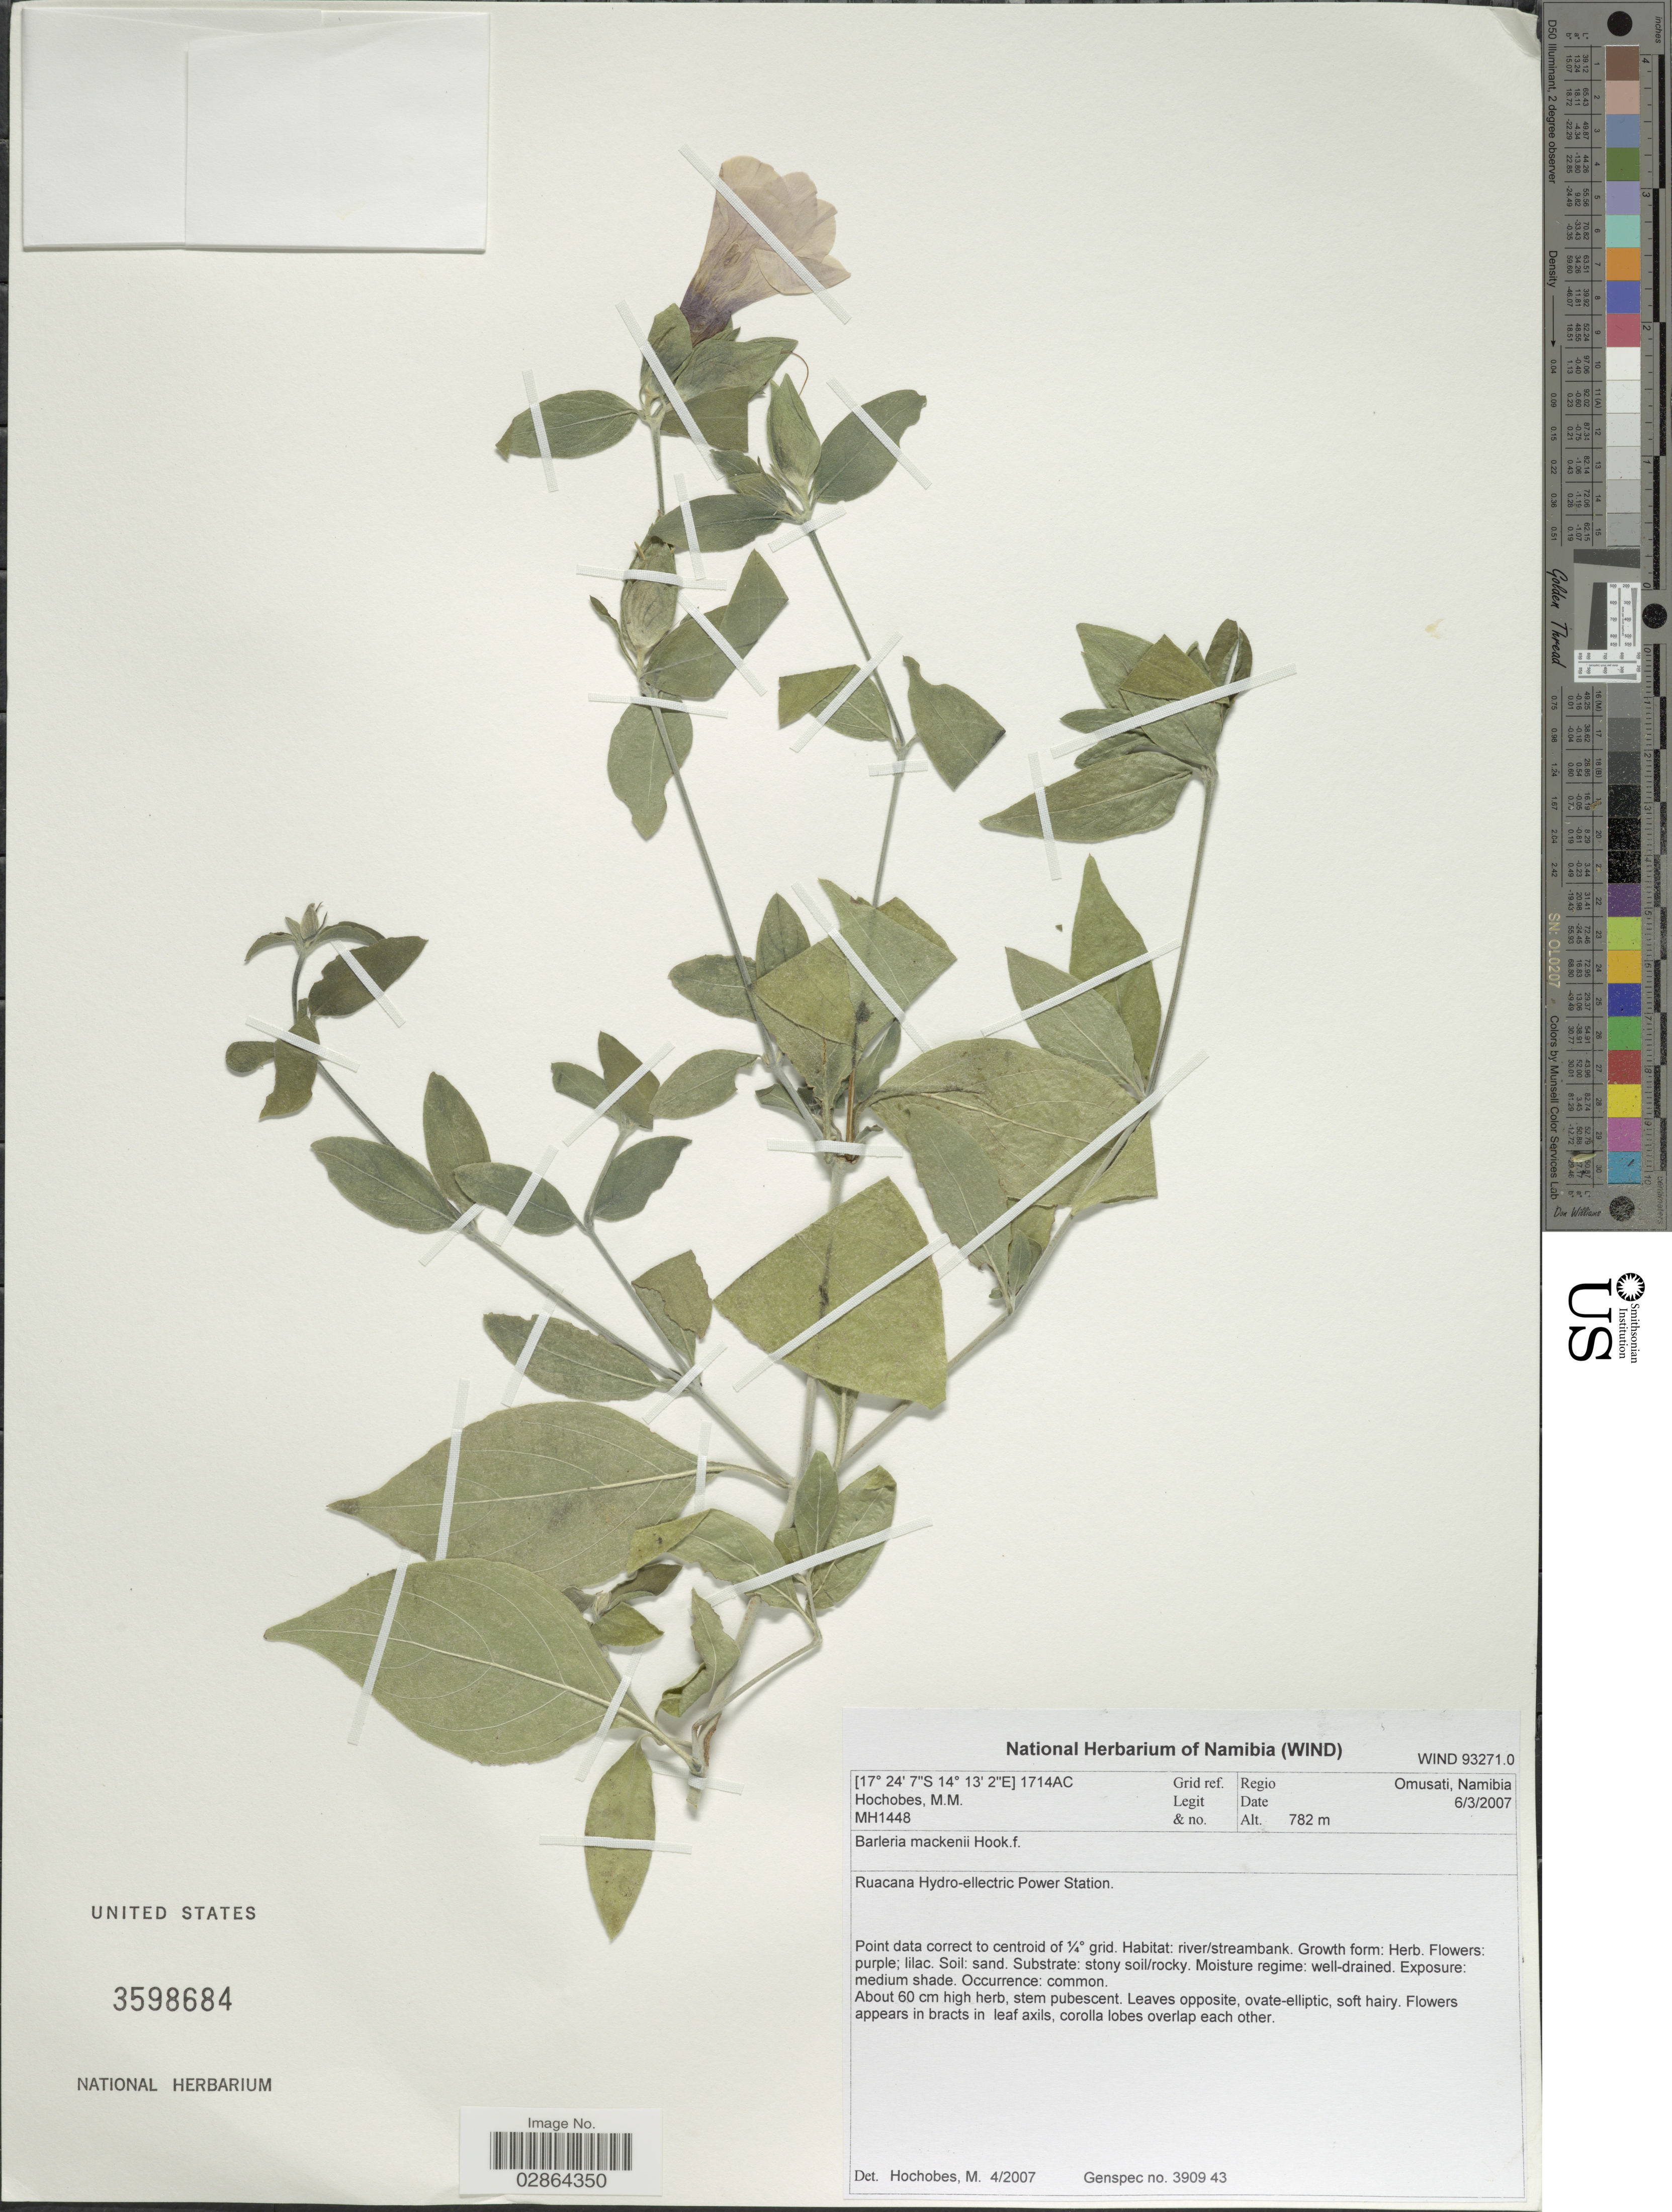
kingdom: Plantae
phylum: Tracheophyta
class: Magnoliopsida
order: Lamiales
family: Acanthaceae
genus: Barleria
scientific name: Barleria mackenii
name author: Hook. f.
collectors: M. Hochobes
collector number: MH1448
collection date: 2007-03-06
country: Namibia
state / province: Omusati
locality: Regio Omusati. Grid ref. 1714AC. Ruacana Hydro-ellectric Power Station.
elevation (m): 782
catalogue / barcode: US 3598684